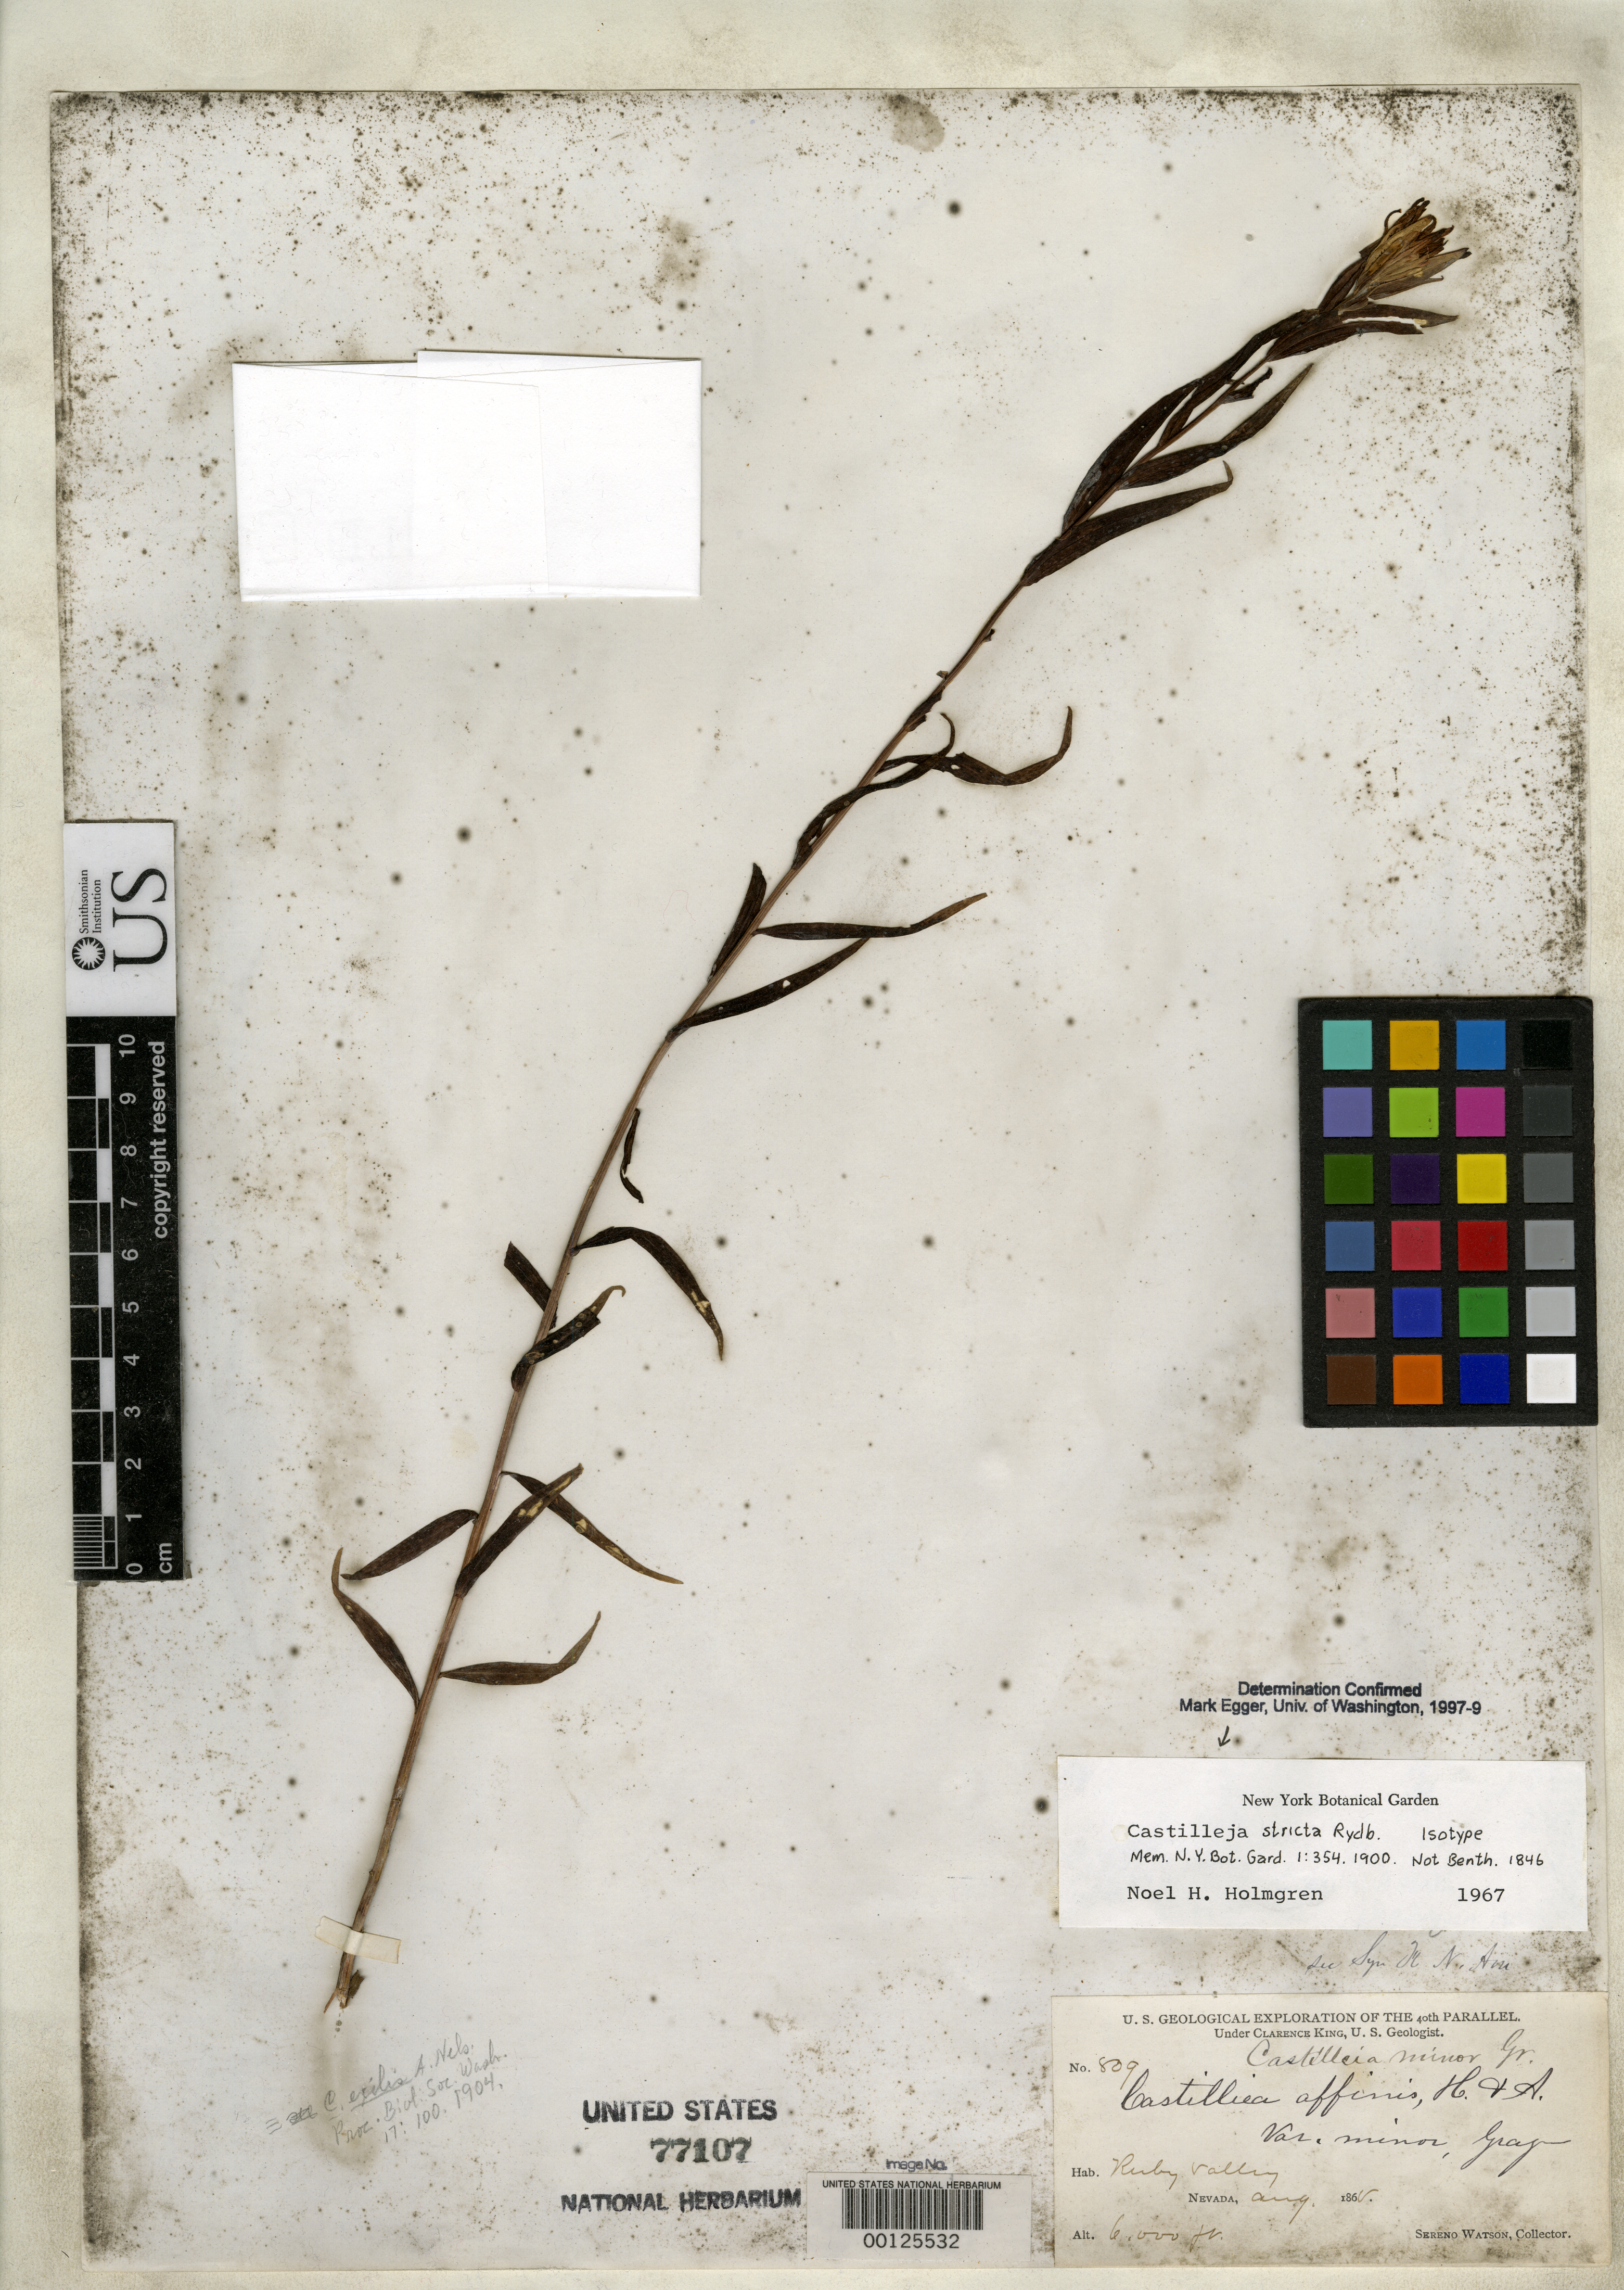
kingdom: Plantae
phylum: Tracheophyta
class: Magnoliopsida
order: Lamiales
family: Orobanchaceae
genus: Castilleja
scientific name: Castilleja stricta Rydb., nom. illeg.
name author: Rydb.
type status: Isotype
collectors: S. Watson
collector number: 809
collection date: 1868-08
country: United States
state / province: Nevada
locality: Ruby Valley.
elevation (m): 1829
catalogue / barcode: US 77107